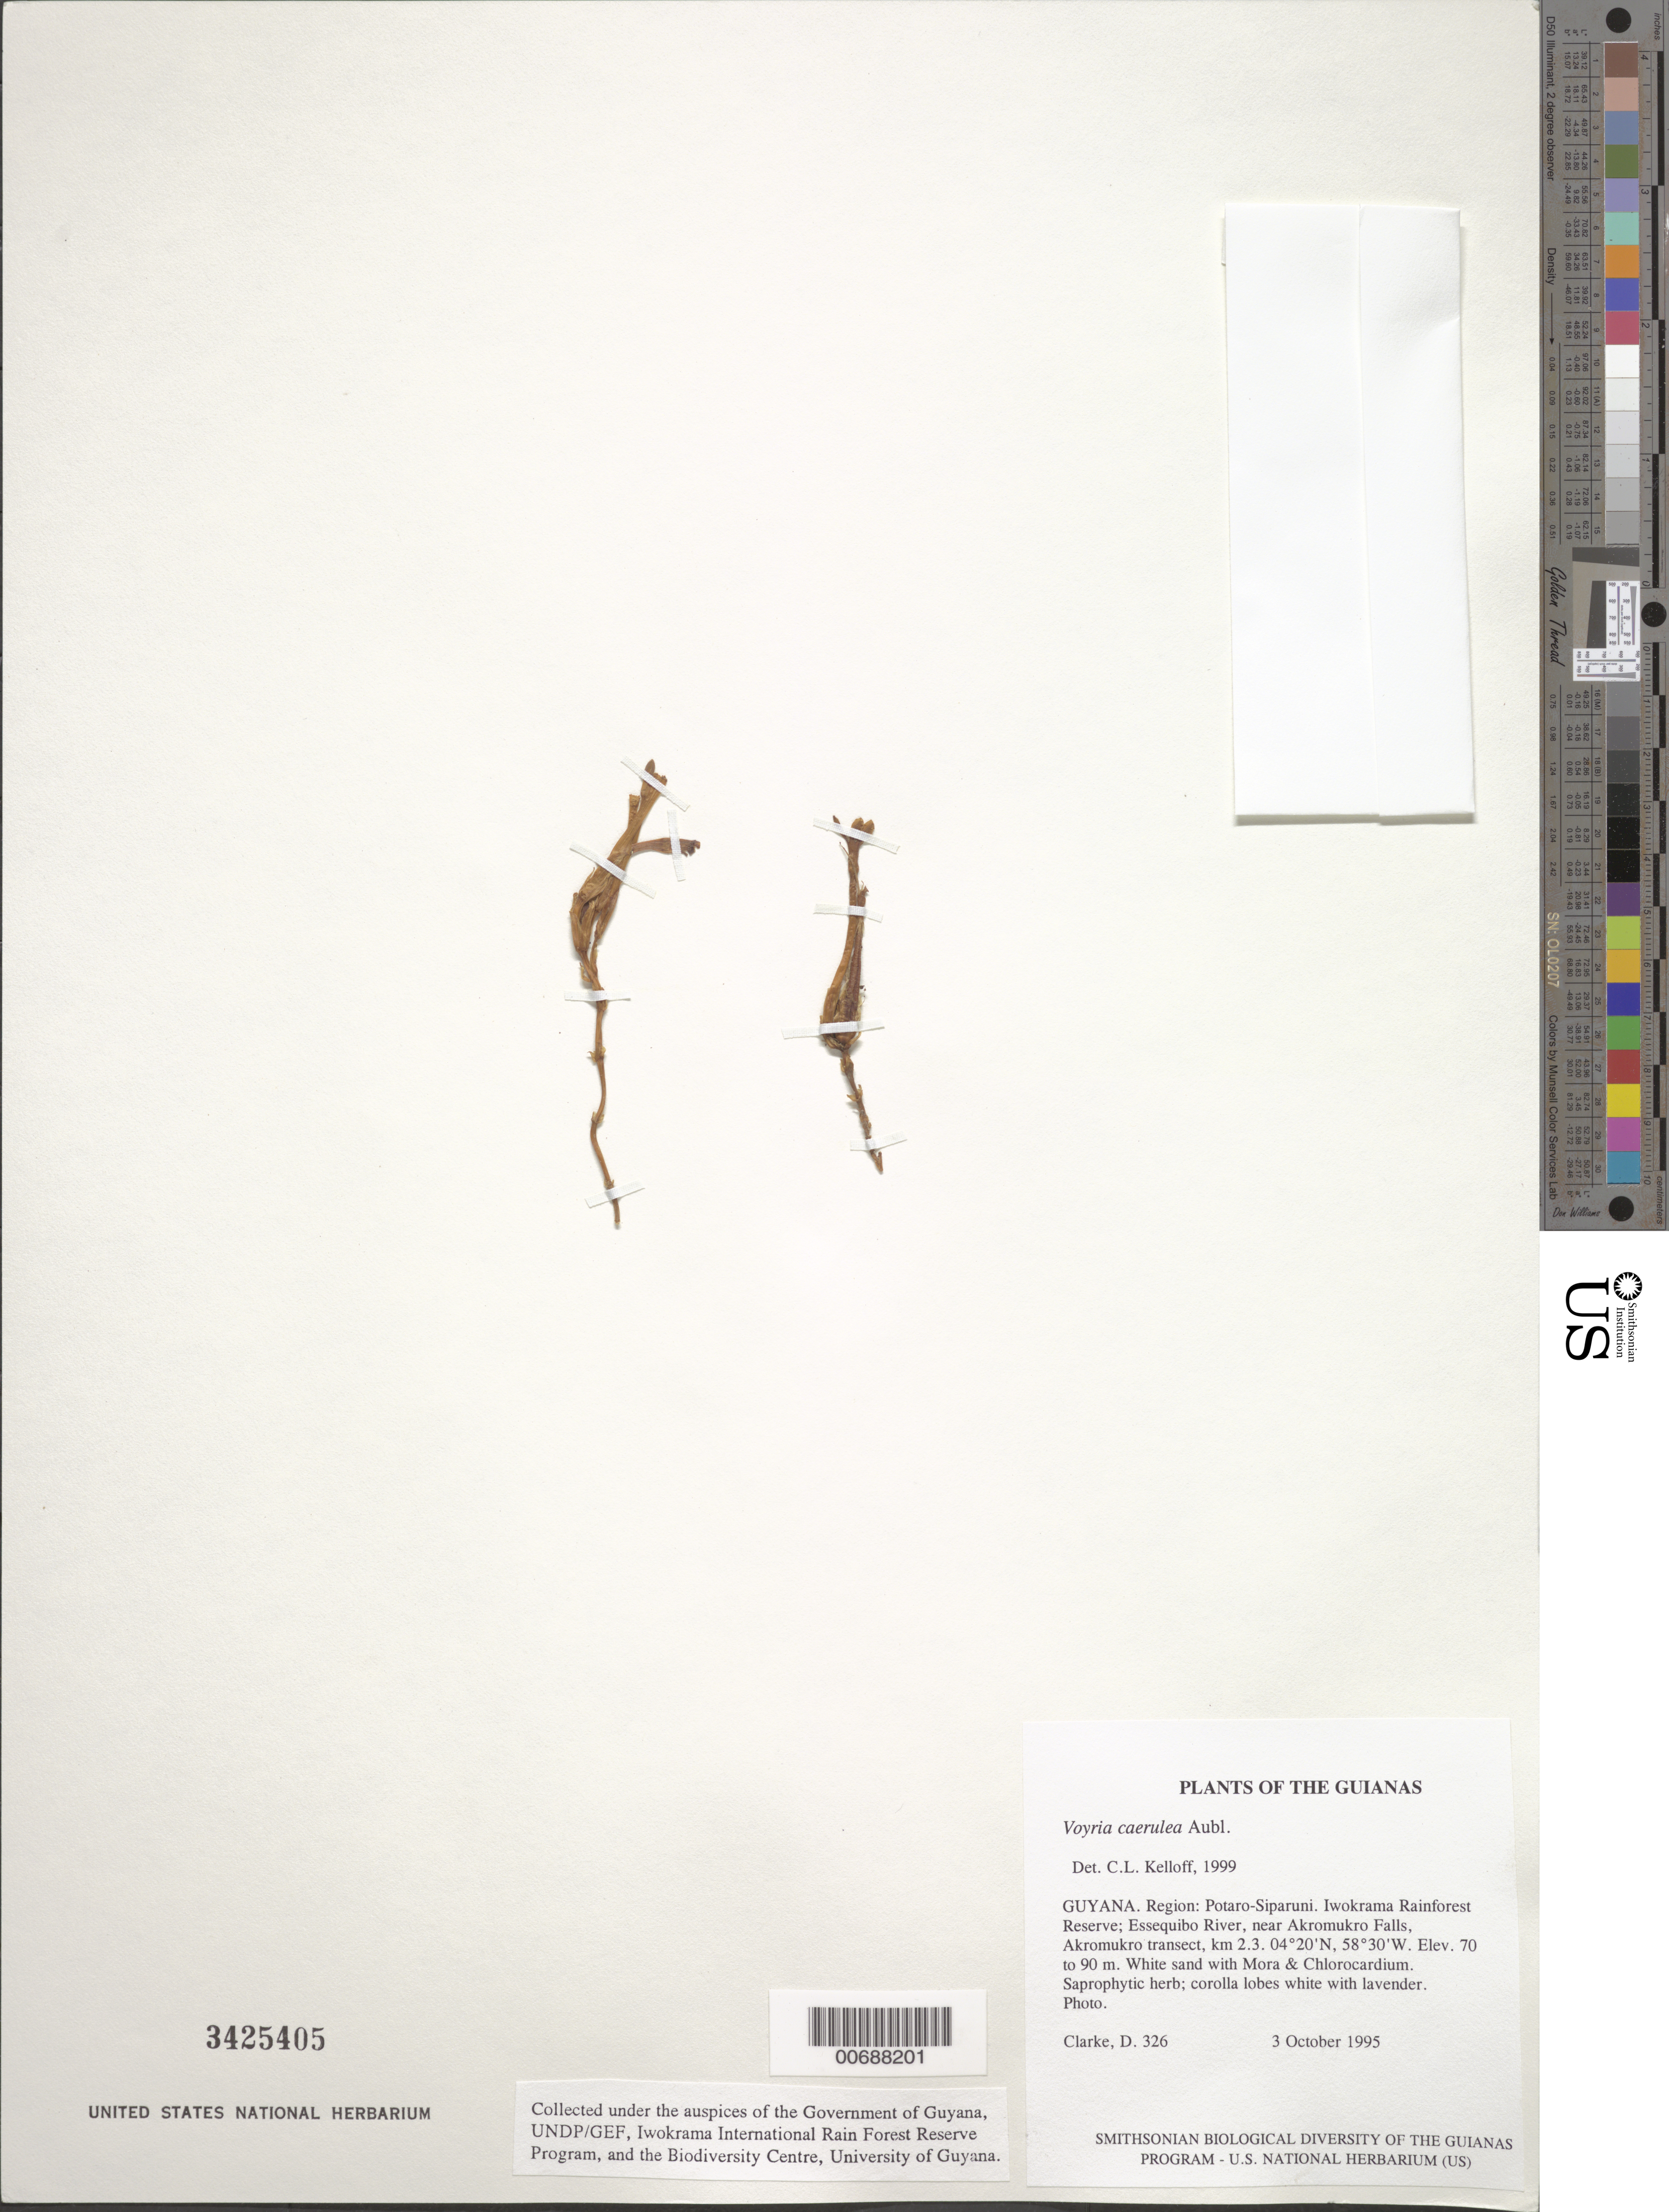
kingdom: Plantae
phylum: Tracheophyta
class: Magnoliopsida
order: Gentianales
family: Gentianaceae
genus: Voyria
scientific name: Voyria caerulea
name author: Aubl.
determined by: Kelloff, Carol L., (US), Smithsonian Institution - National Museum of Natural History (UNITED STATES)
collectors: H. D. Clarke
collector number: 326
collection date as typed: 3 October 1995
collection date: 1995-10-03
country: Guyana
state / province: Potaro-Siparuni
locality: Iwokrama Rainforest Reserve; Essequibo River, near Akromukro Falls, Akromukro transect, km 2.3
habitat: White sand with Mora & Chlorocardium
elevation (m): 70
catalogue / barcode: US 3425405